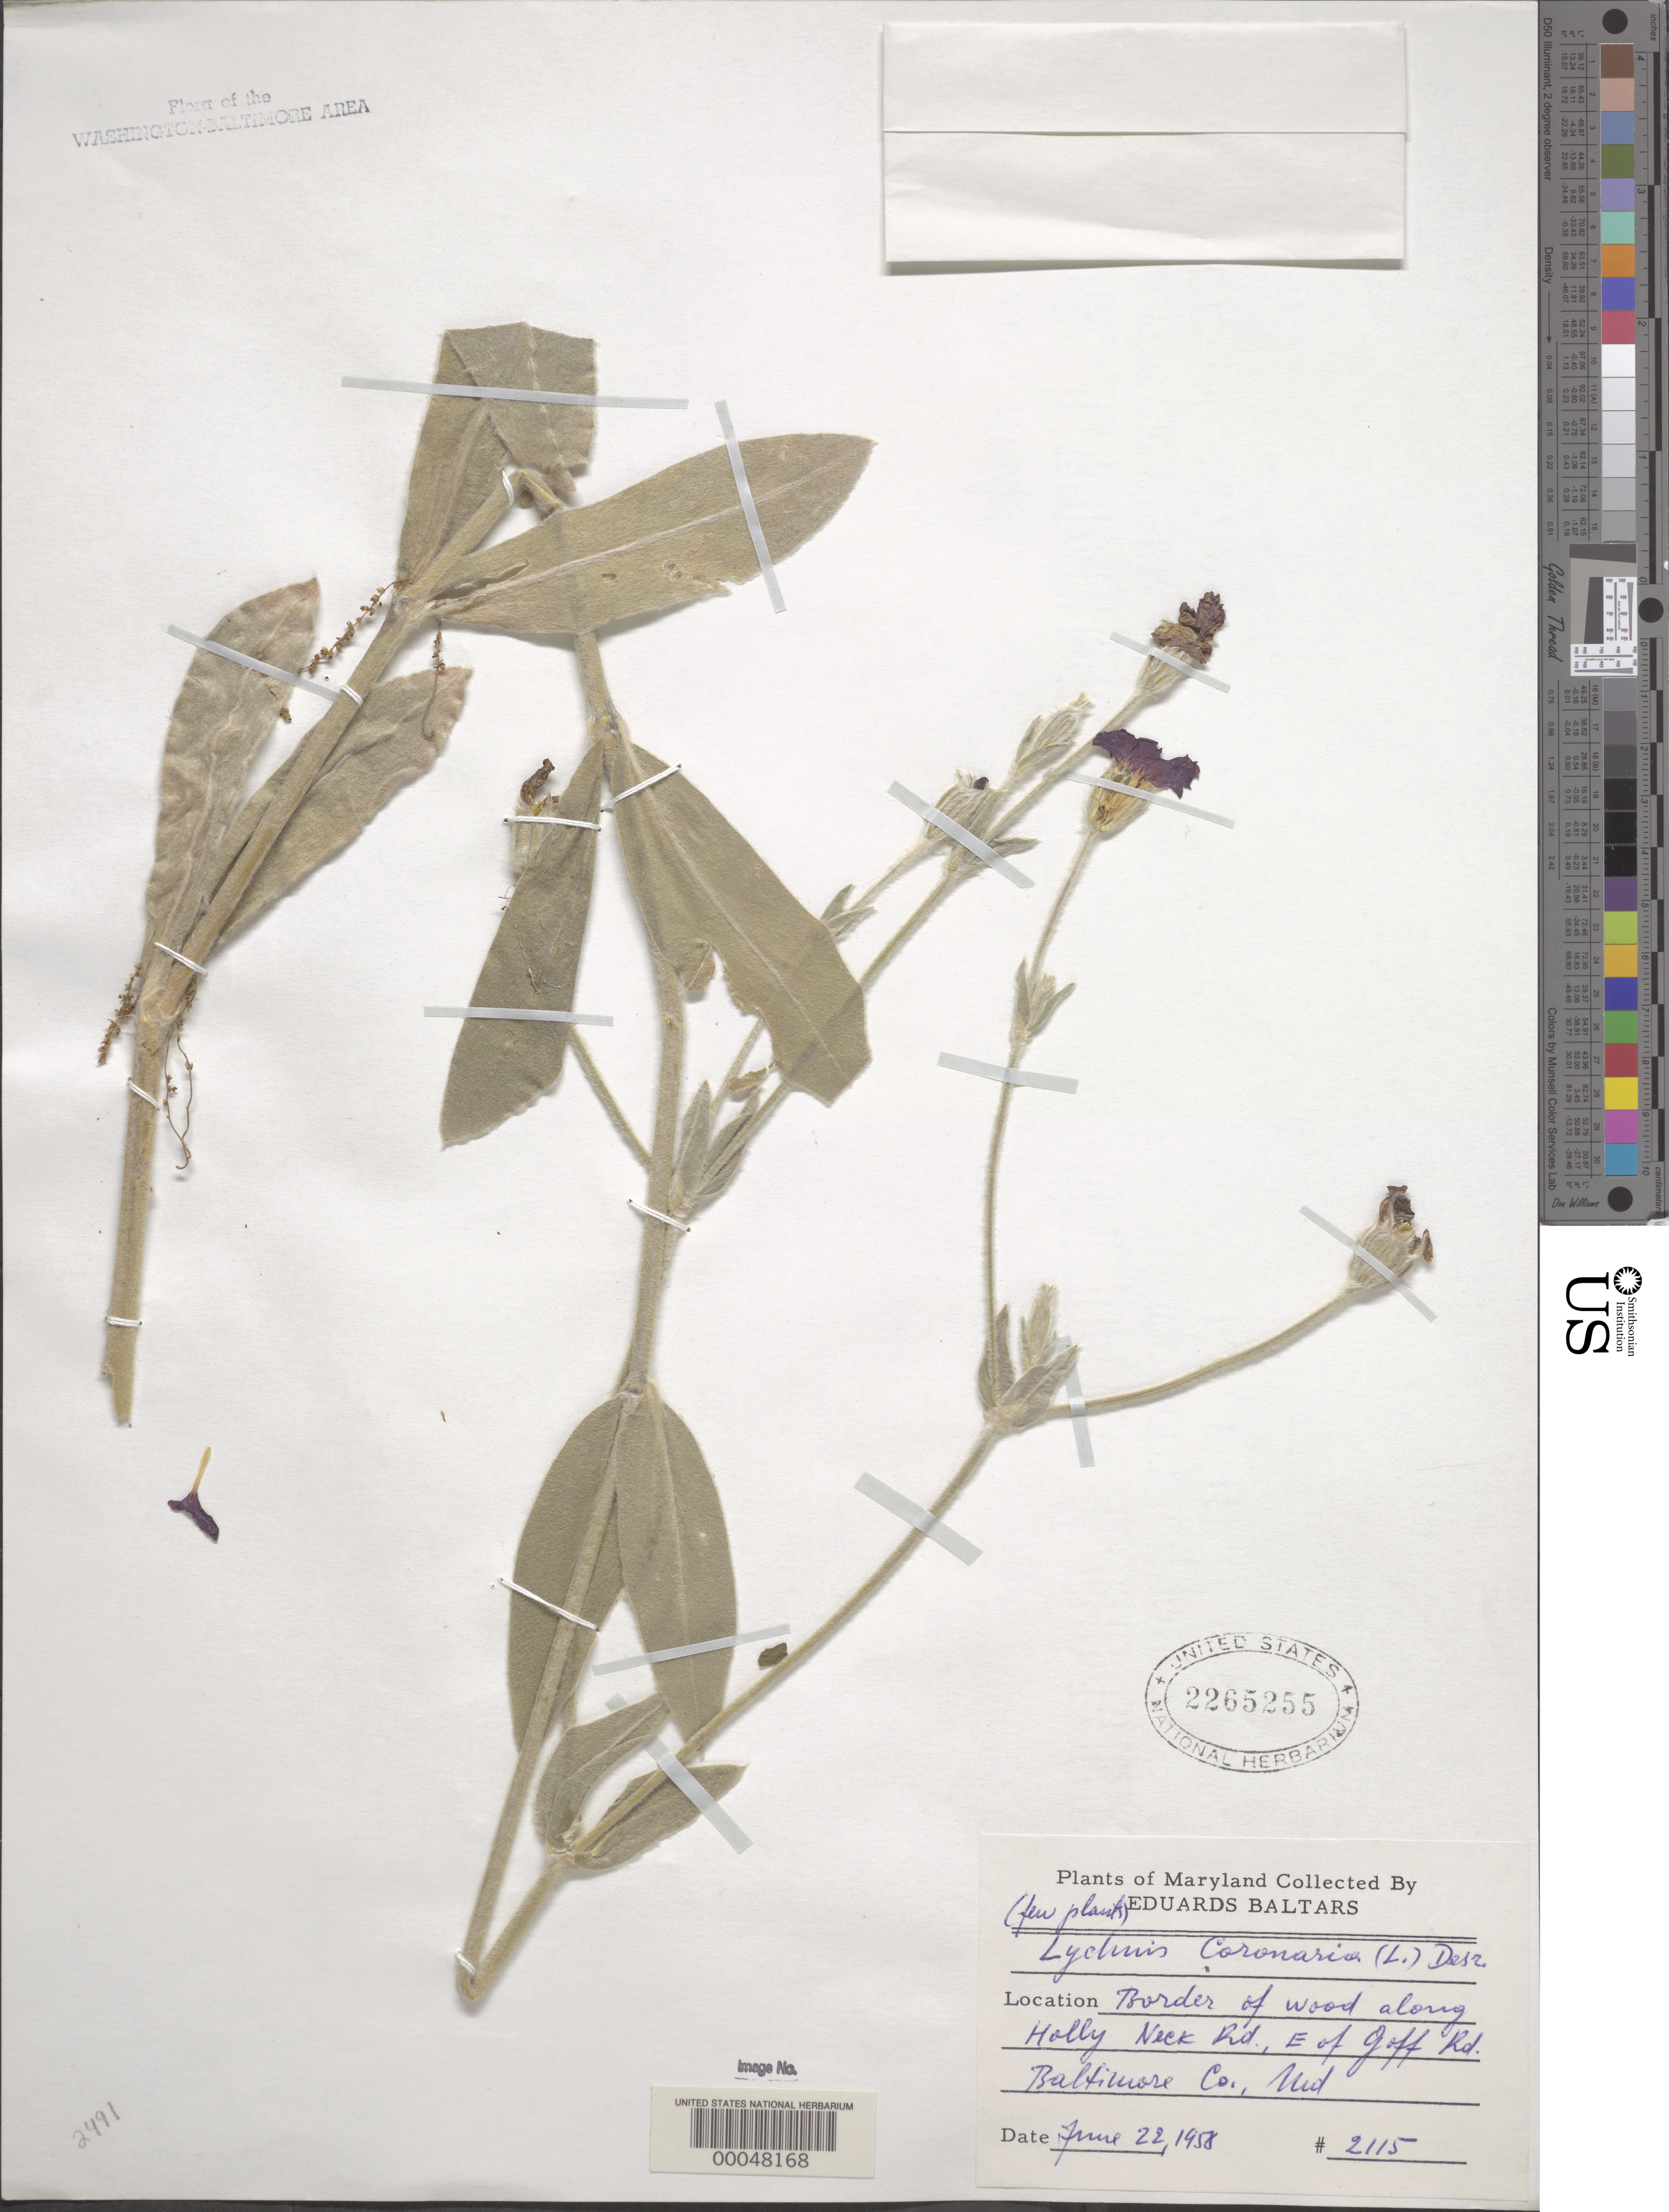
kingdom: Plantae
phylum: Tracheophyta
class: Magnoliopsida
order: Caryophyllales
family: Caryophyllaceae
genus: Silene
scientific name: Silene coronaria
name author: (L.) Clairv.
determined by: Strong, Mark T., (BOT), Smithsonian Institution - National Museum of Natural History (UNITED STATES)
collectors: E. Baltars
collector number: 2115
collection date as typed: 22 Jun 1958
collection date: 1958-06-22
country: United States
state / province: Maryland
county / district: Baltimore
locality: Along Holly Neck Road, E of Goff Road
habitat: Border of wood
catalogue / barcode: US 2265255